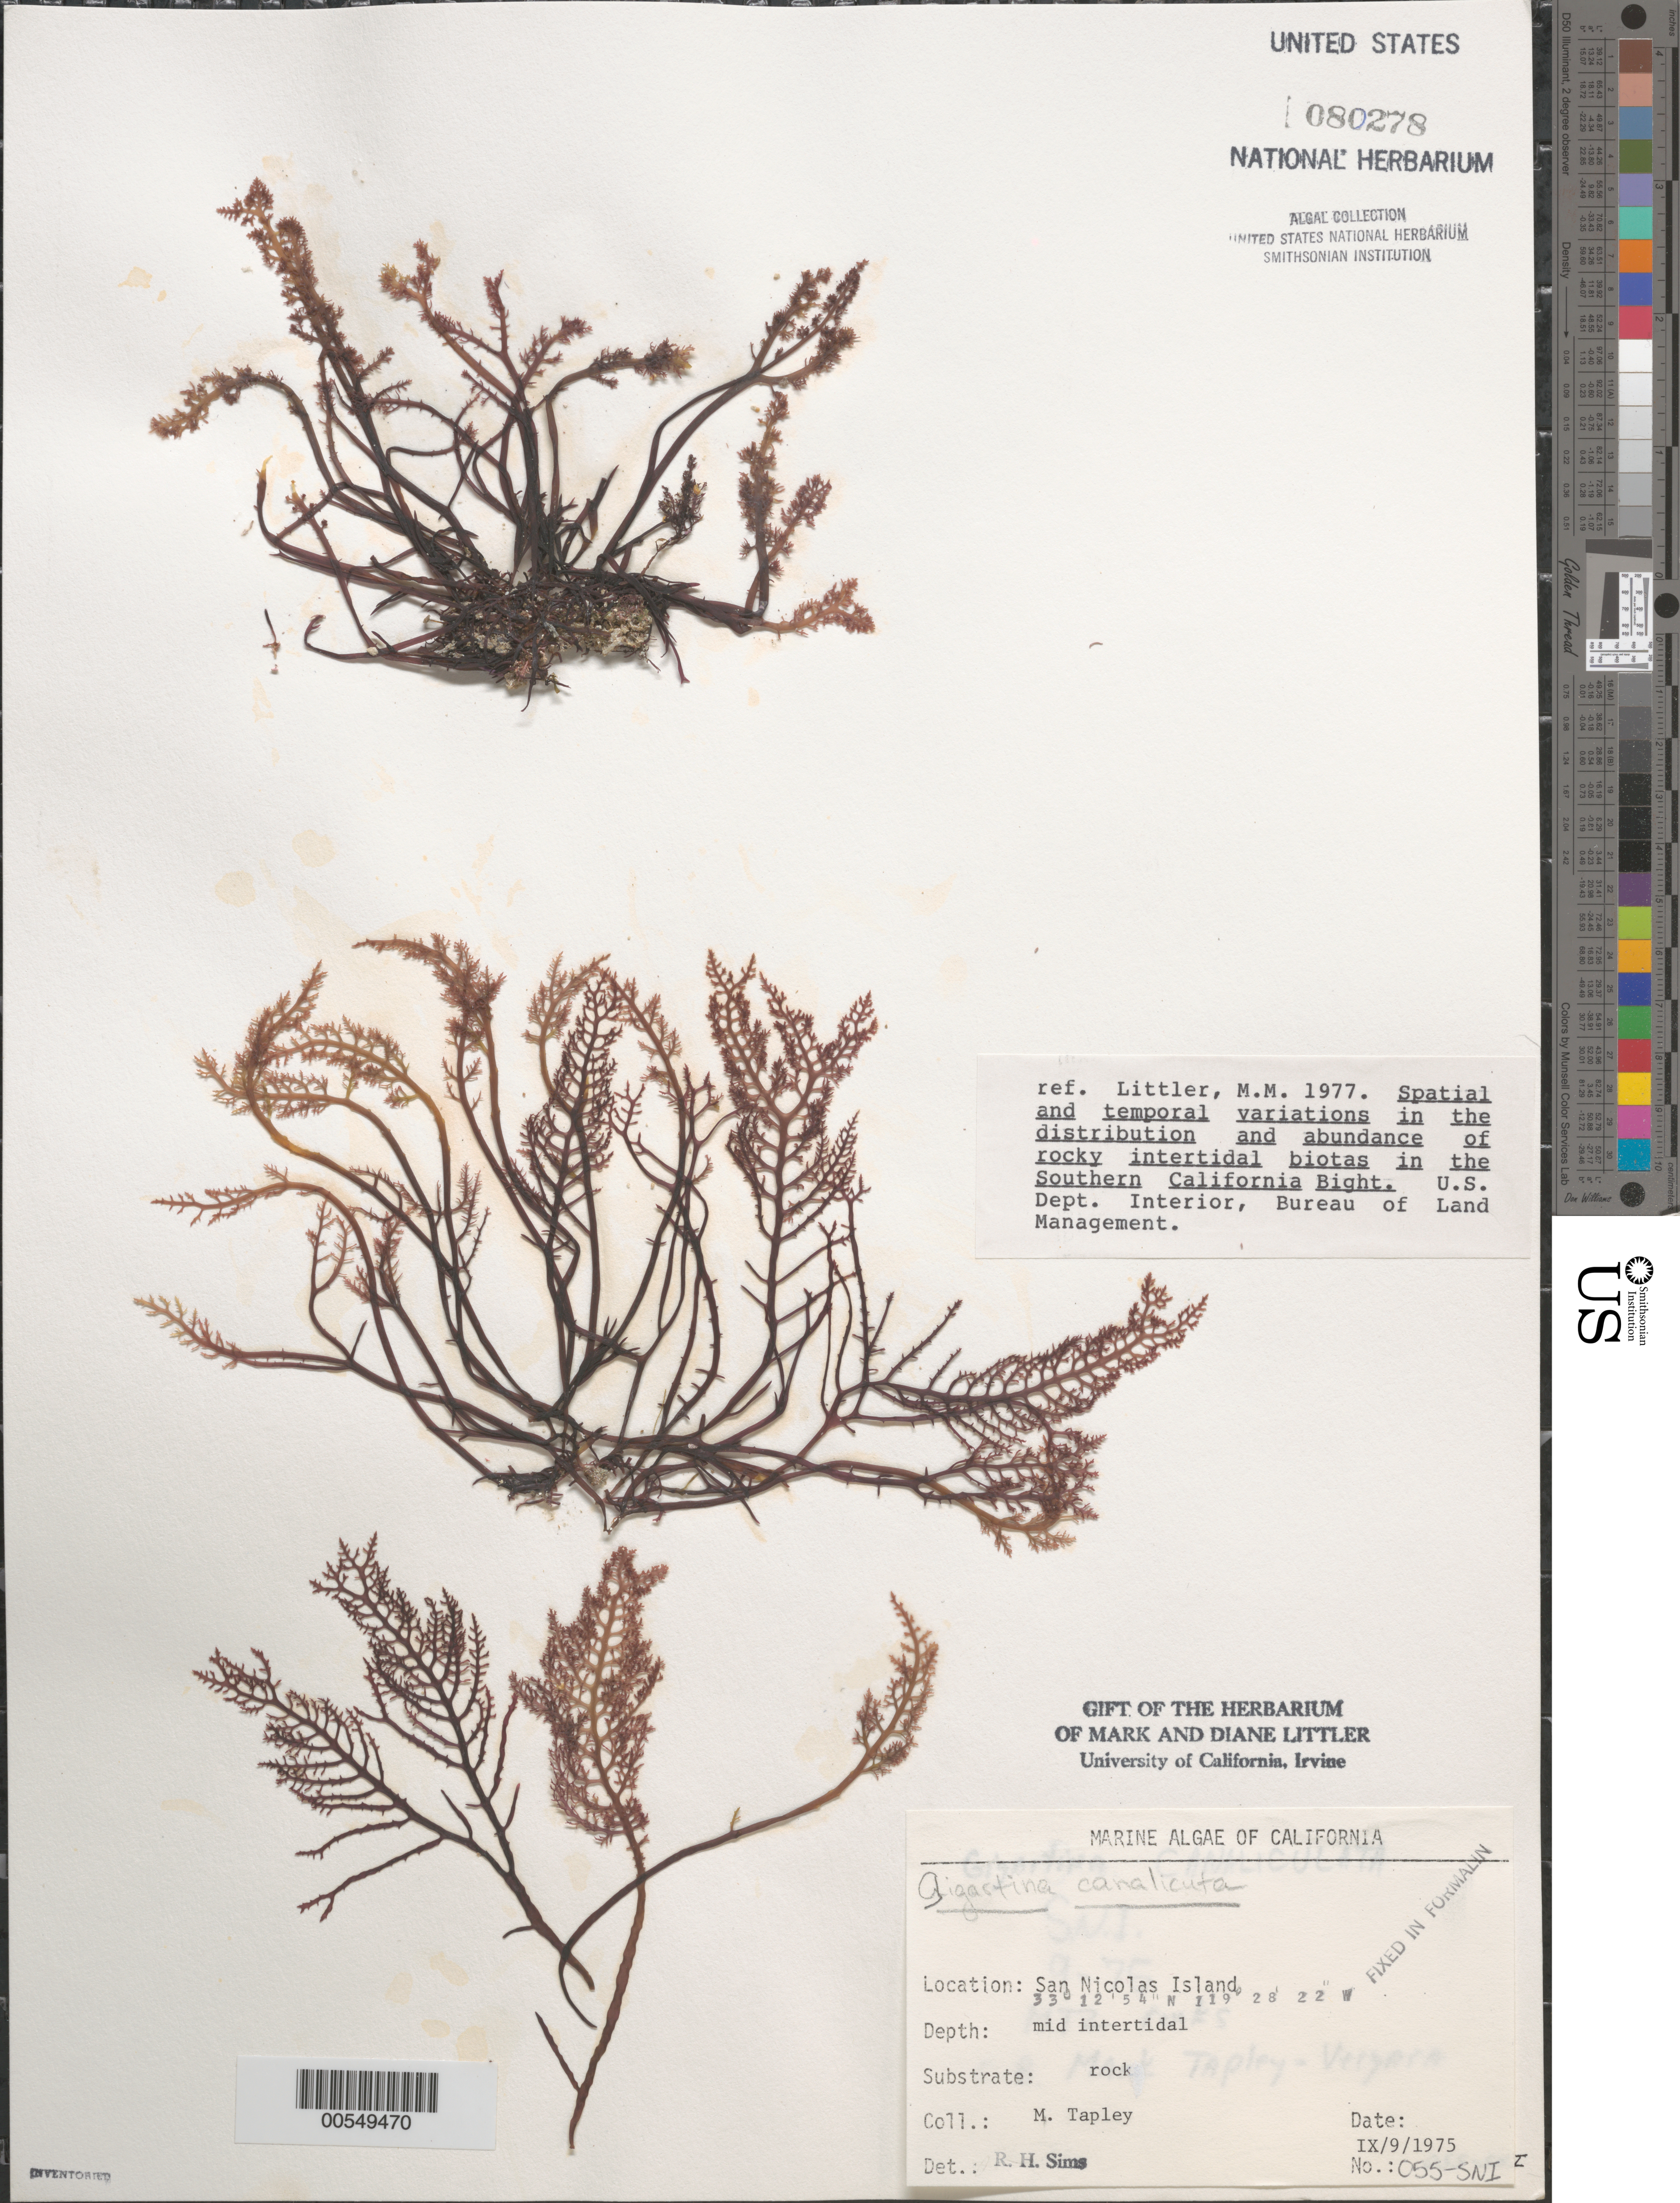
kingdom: Plantae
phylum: Rhodophyta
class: Florideophyceae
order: Gigartinales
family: Gigartinaceae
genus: Chondracanthus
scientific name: Chondracanthus canaliculatus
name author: (Harv.) Guiry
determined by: Algae name updating Project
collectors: M. Tapley-Vergara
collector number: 055-SNI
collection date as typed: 09 Sep 1975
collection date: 1975-09-09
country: United States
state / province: California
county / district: Ventura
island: San Nicolas Island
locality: Dutch Harbor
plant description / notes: BLM-SOCALBIGHT Rocky Intertidal Survey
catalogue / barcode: US 80278